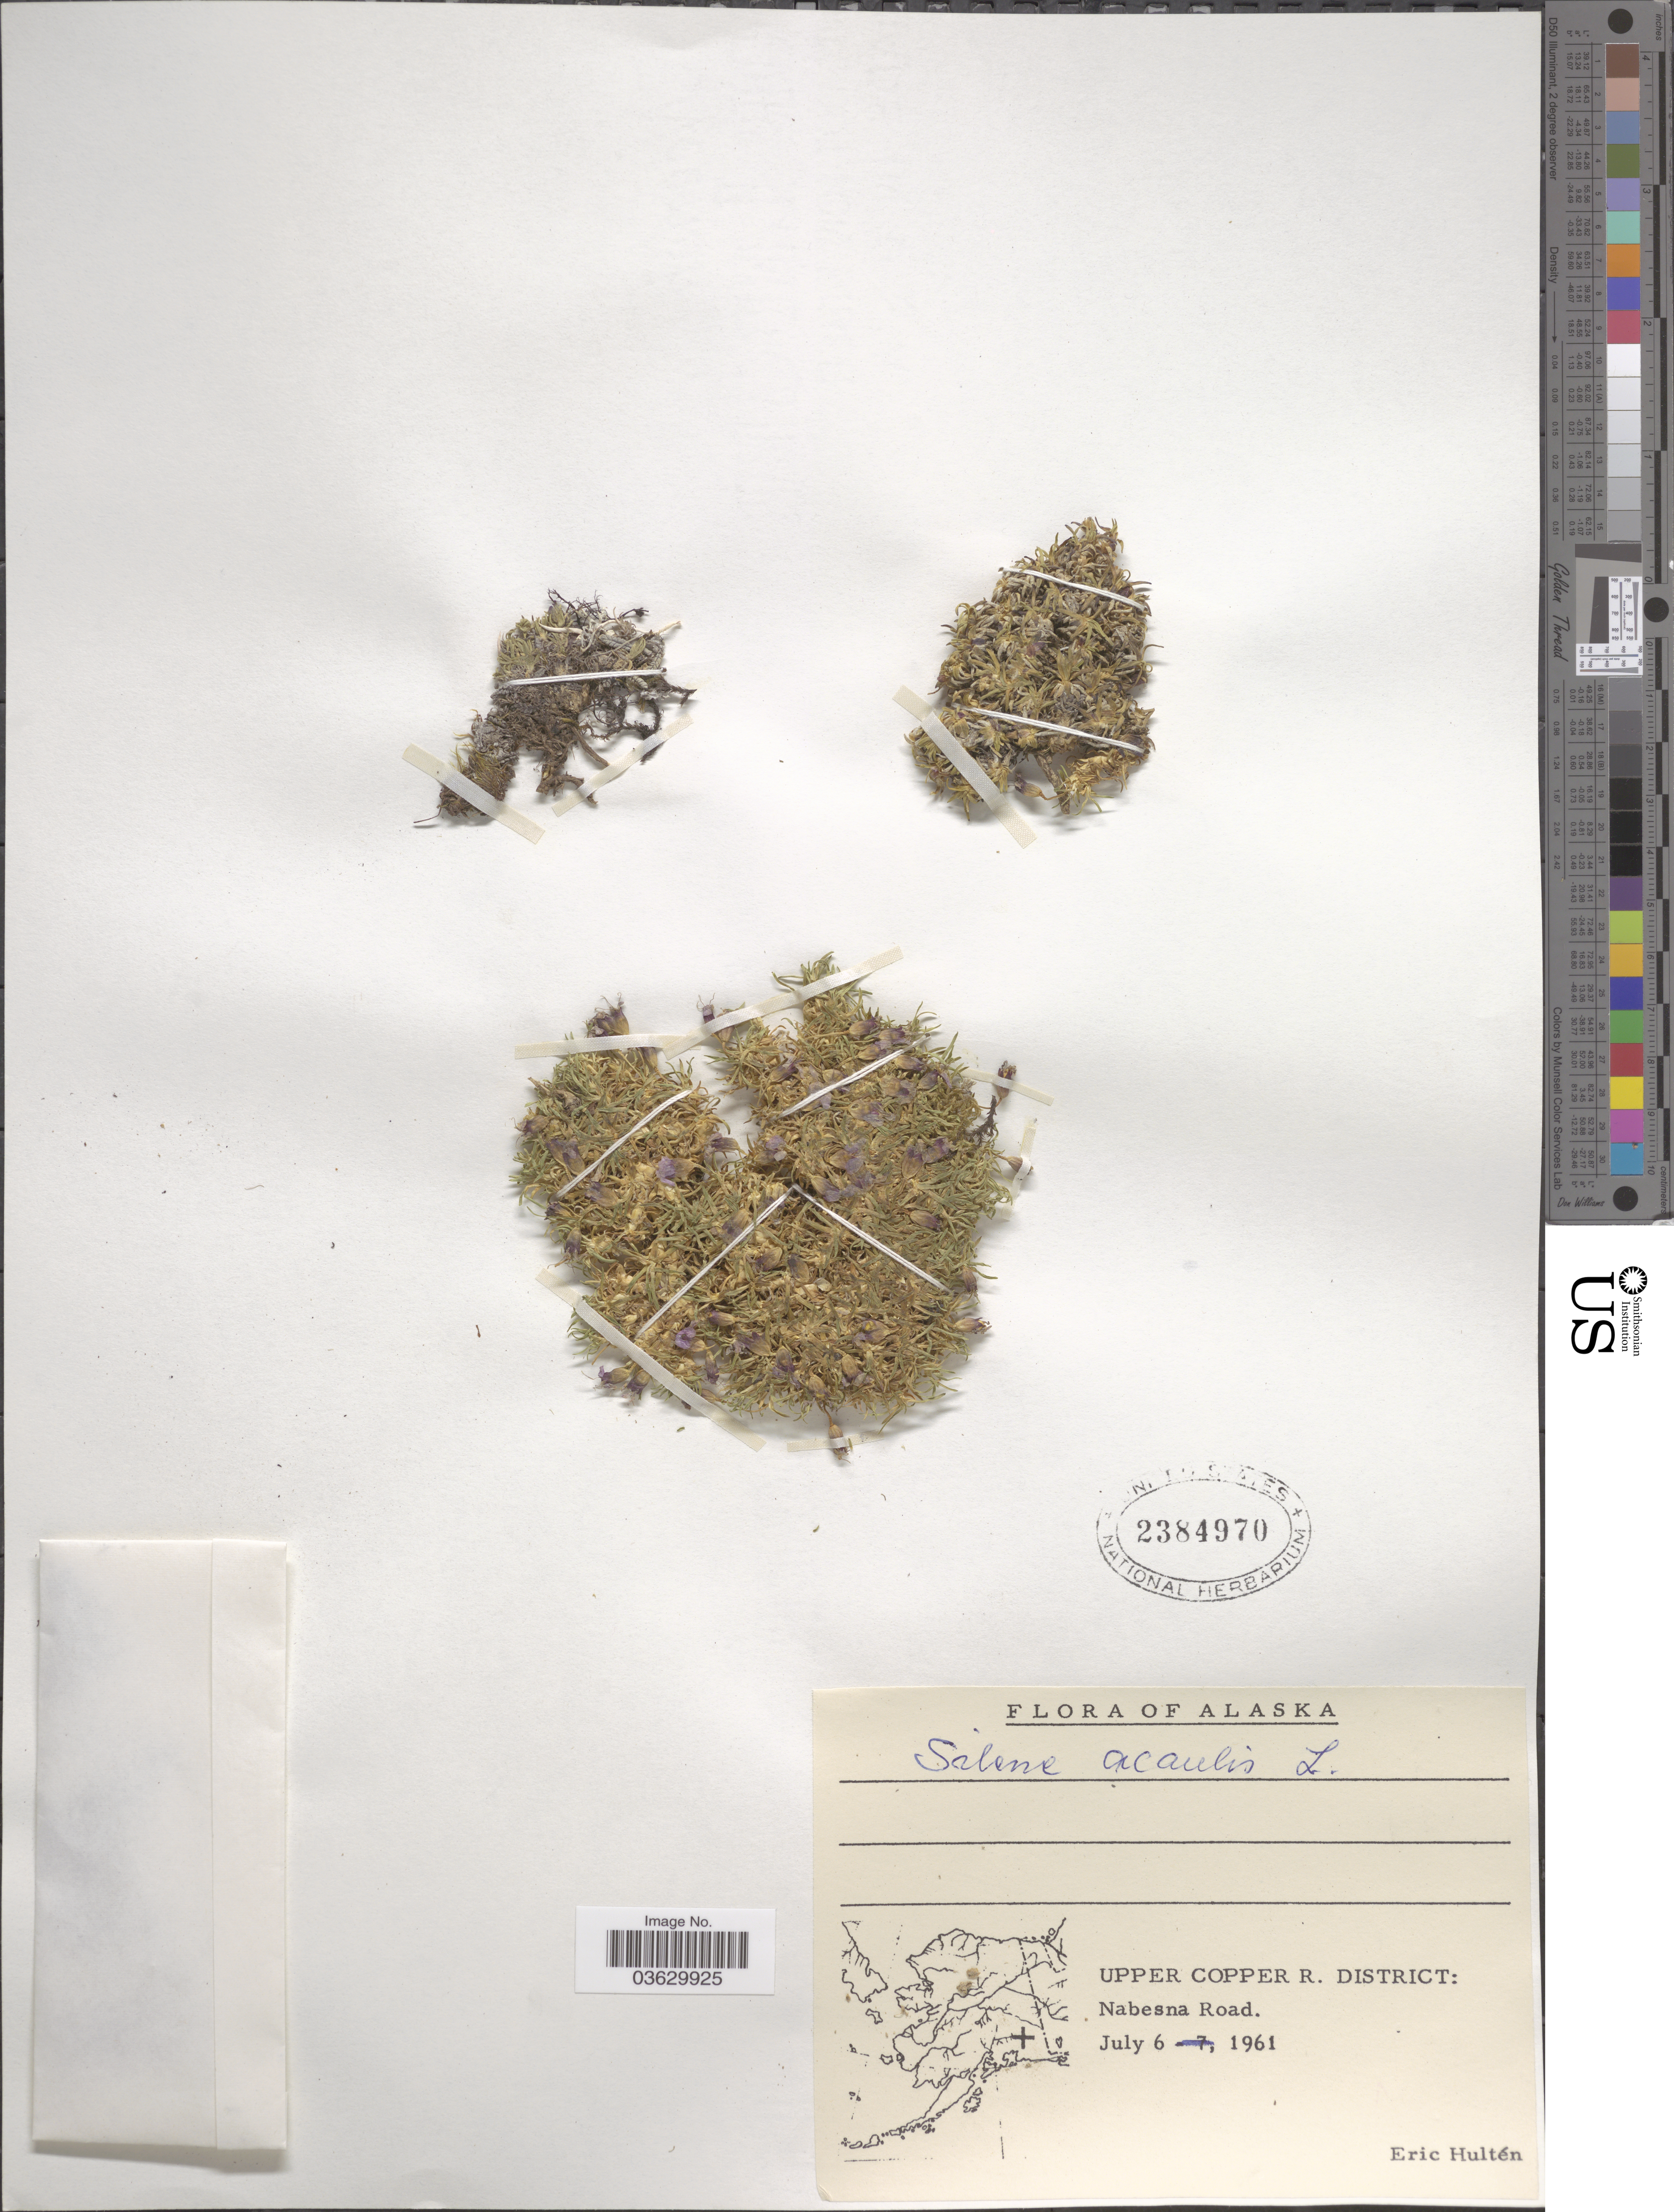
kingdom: Plantae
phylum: Tracheophyta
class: Magnoliopsida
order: Caryophyllales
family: Caryophyllaceae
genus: Silene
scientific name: Silene acaulis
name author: (L.) Jacq.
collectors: E. G. Hultén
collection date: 1961-07-06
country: United States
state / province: Alaska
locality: Upper Copper R. District: Nabesna Road.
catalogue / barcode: US 2384970